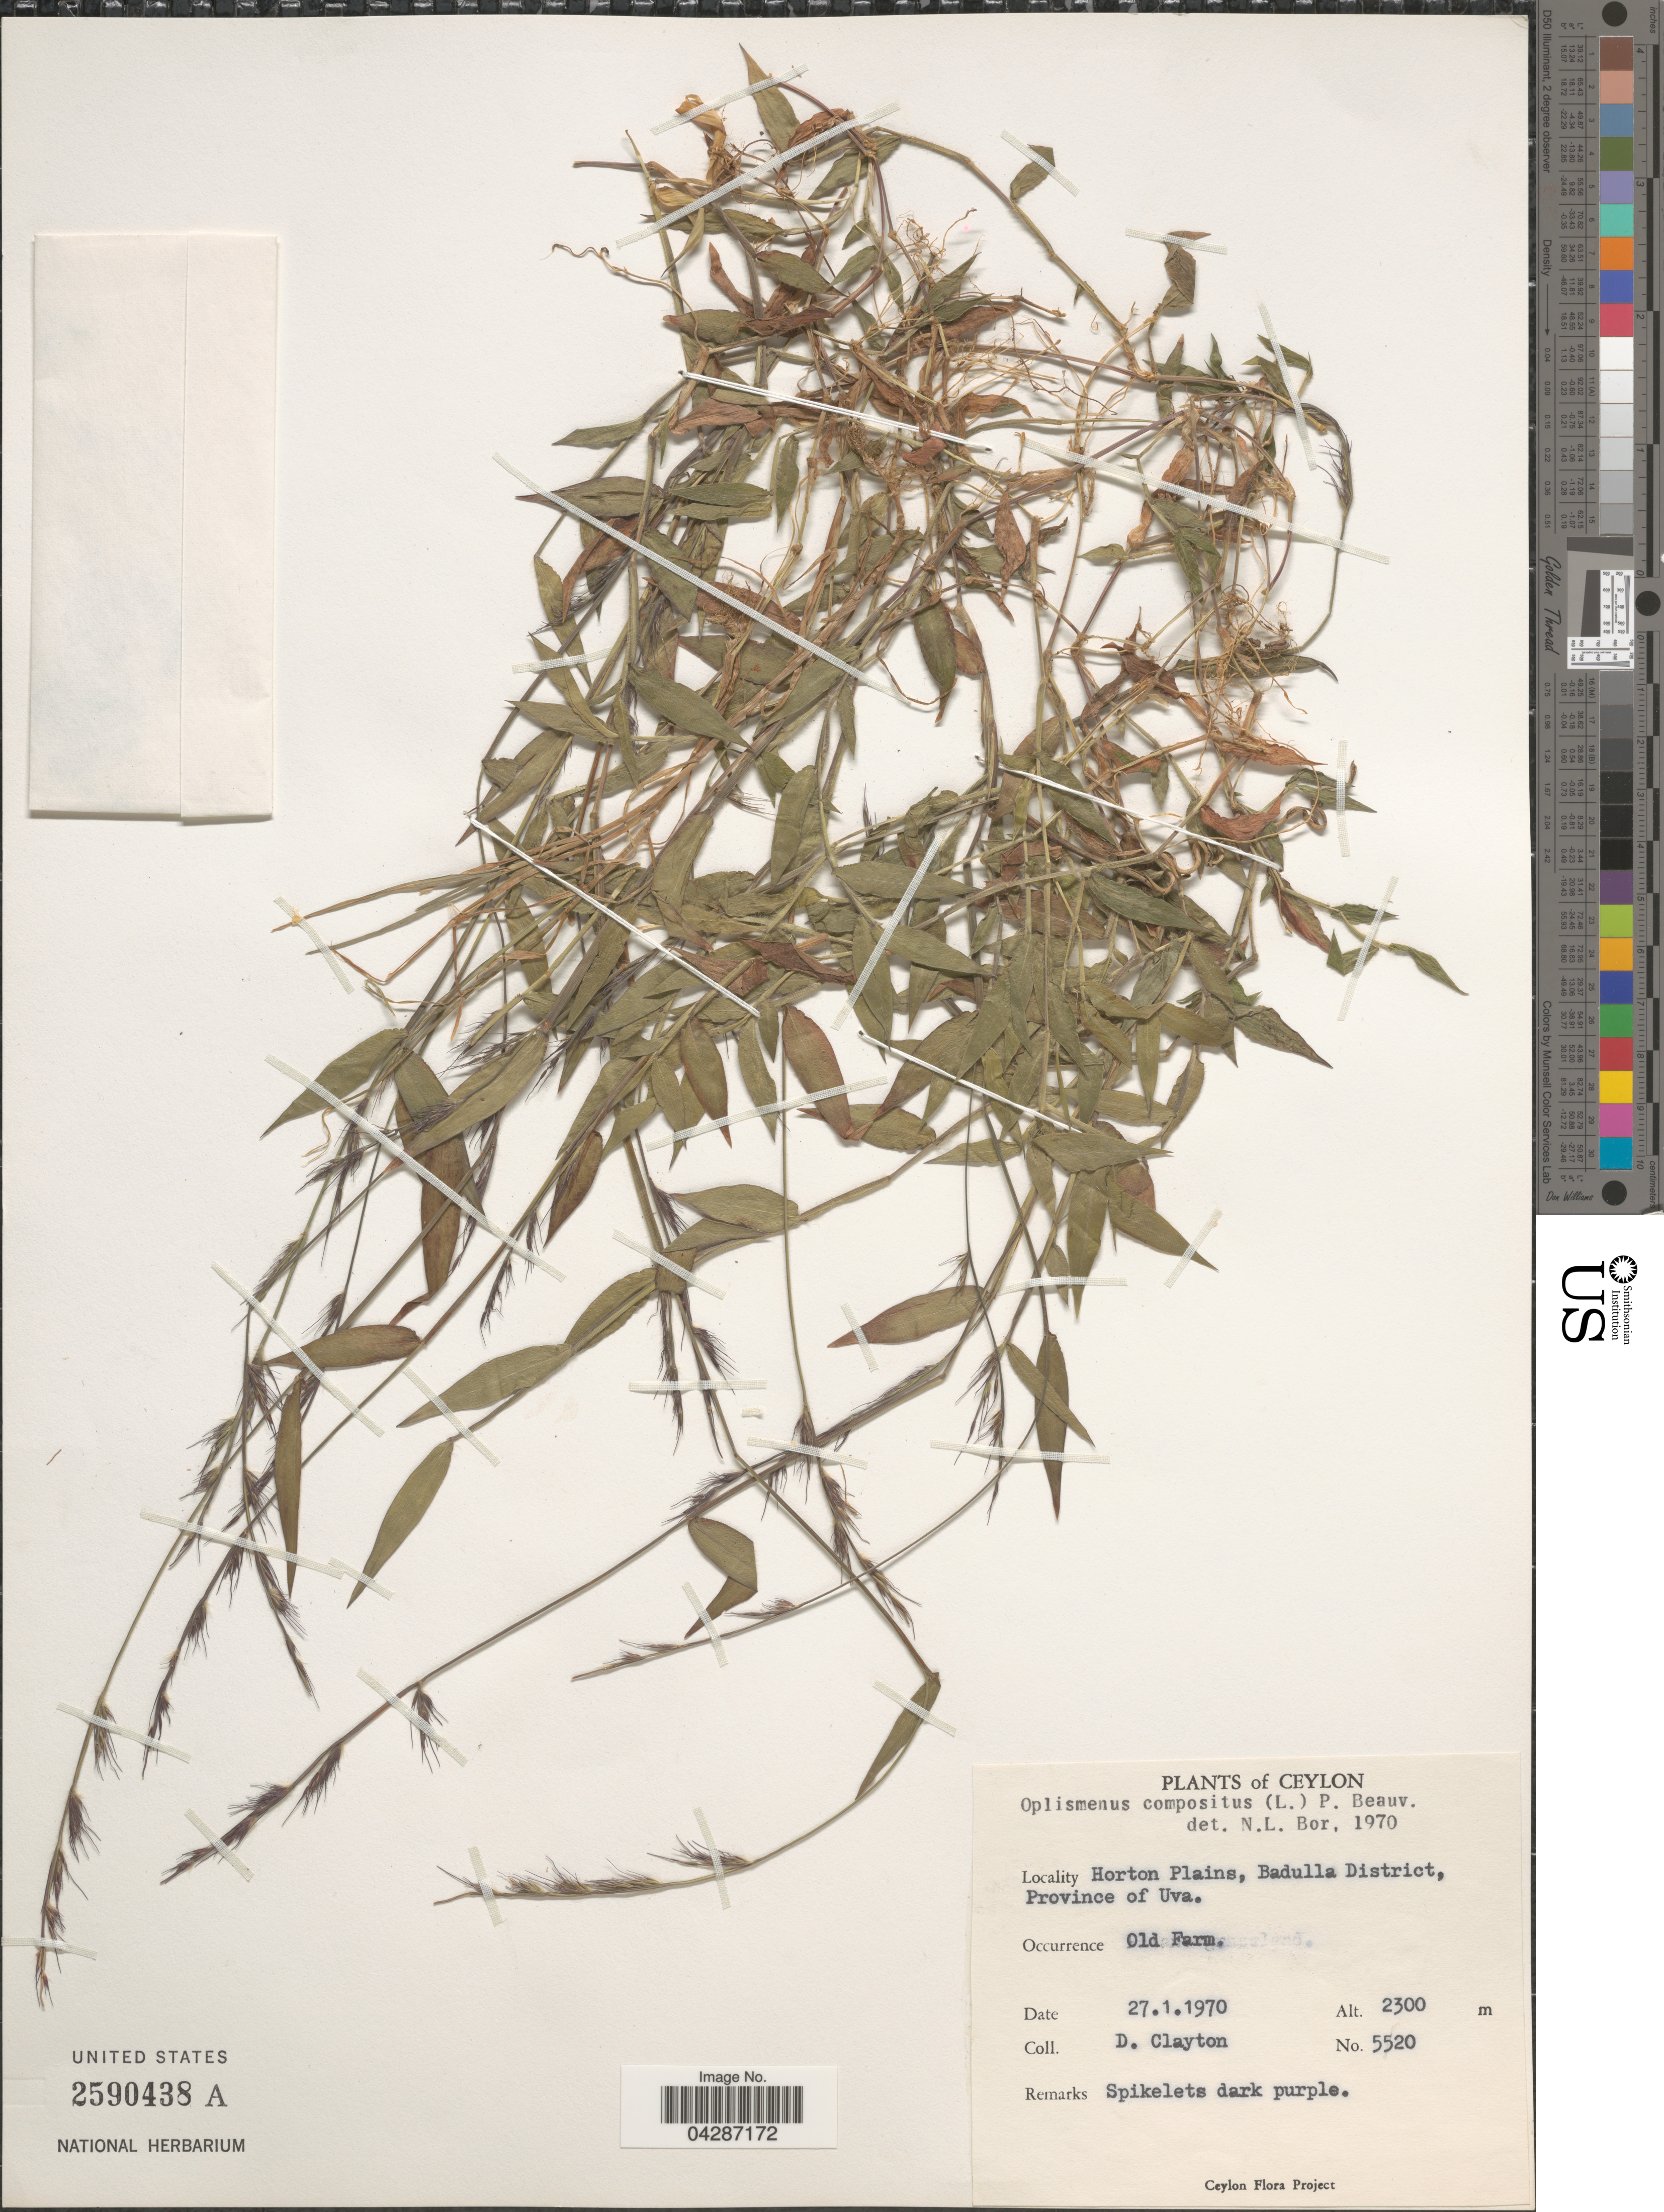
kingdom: Plantae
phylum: Tracheophyta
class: Liliopsida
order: Poales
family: Poaceae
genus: Oplismenus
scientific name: Oplismenus compositus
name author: (L.) P. Beauv.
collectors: D. Clayton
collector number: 5520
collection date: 1970-01-27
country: Sri Lanka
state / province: Uva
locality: Ceylon. Horton Plains, Badulla District. Old Farm.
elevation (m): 2300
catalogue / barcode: US 2590438A